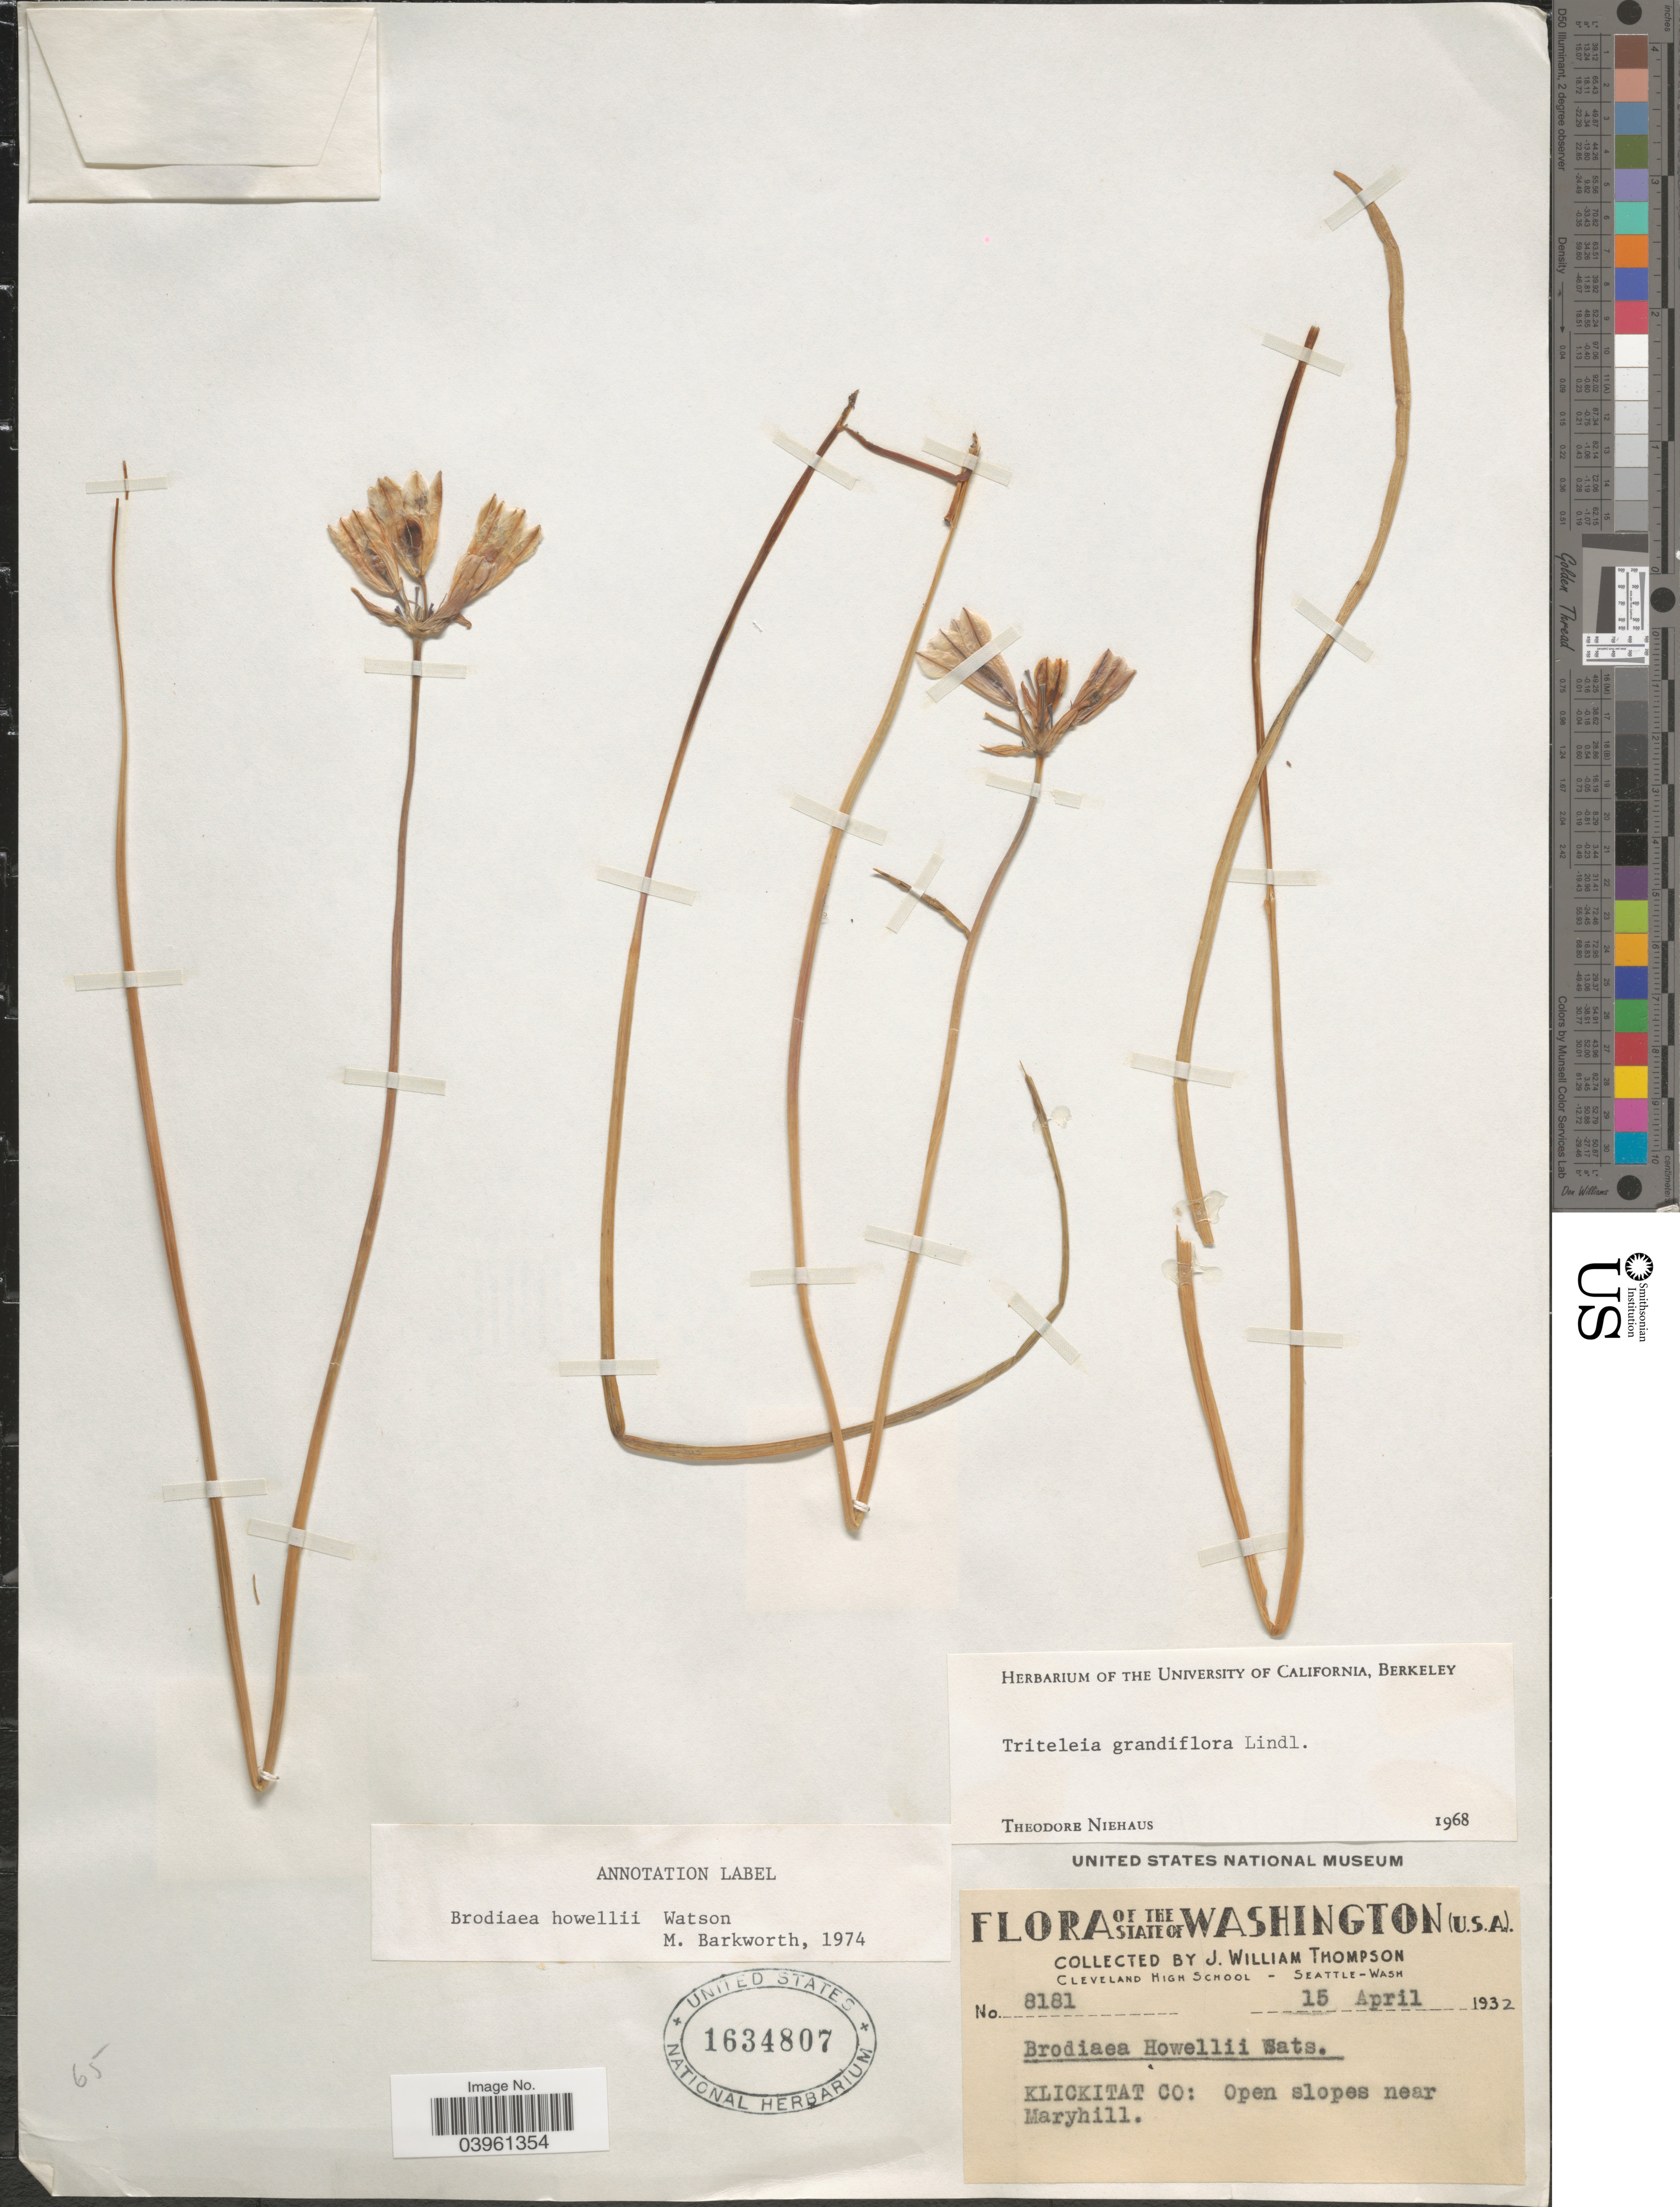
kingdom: Plantae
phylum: Tracheophyta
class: Liliopsida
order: Asparagales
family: Asparagaceae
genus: Triteleia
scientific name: Triteleia grandiflora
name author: Lindl.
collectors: J. W. Thompson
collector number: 8181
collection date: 1932-04-15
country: United States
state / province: Washington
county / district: Klickitat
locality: Klickitat Co: near Maryhill.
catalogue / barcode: US 1634807